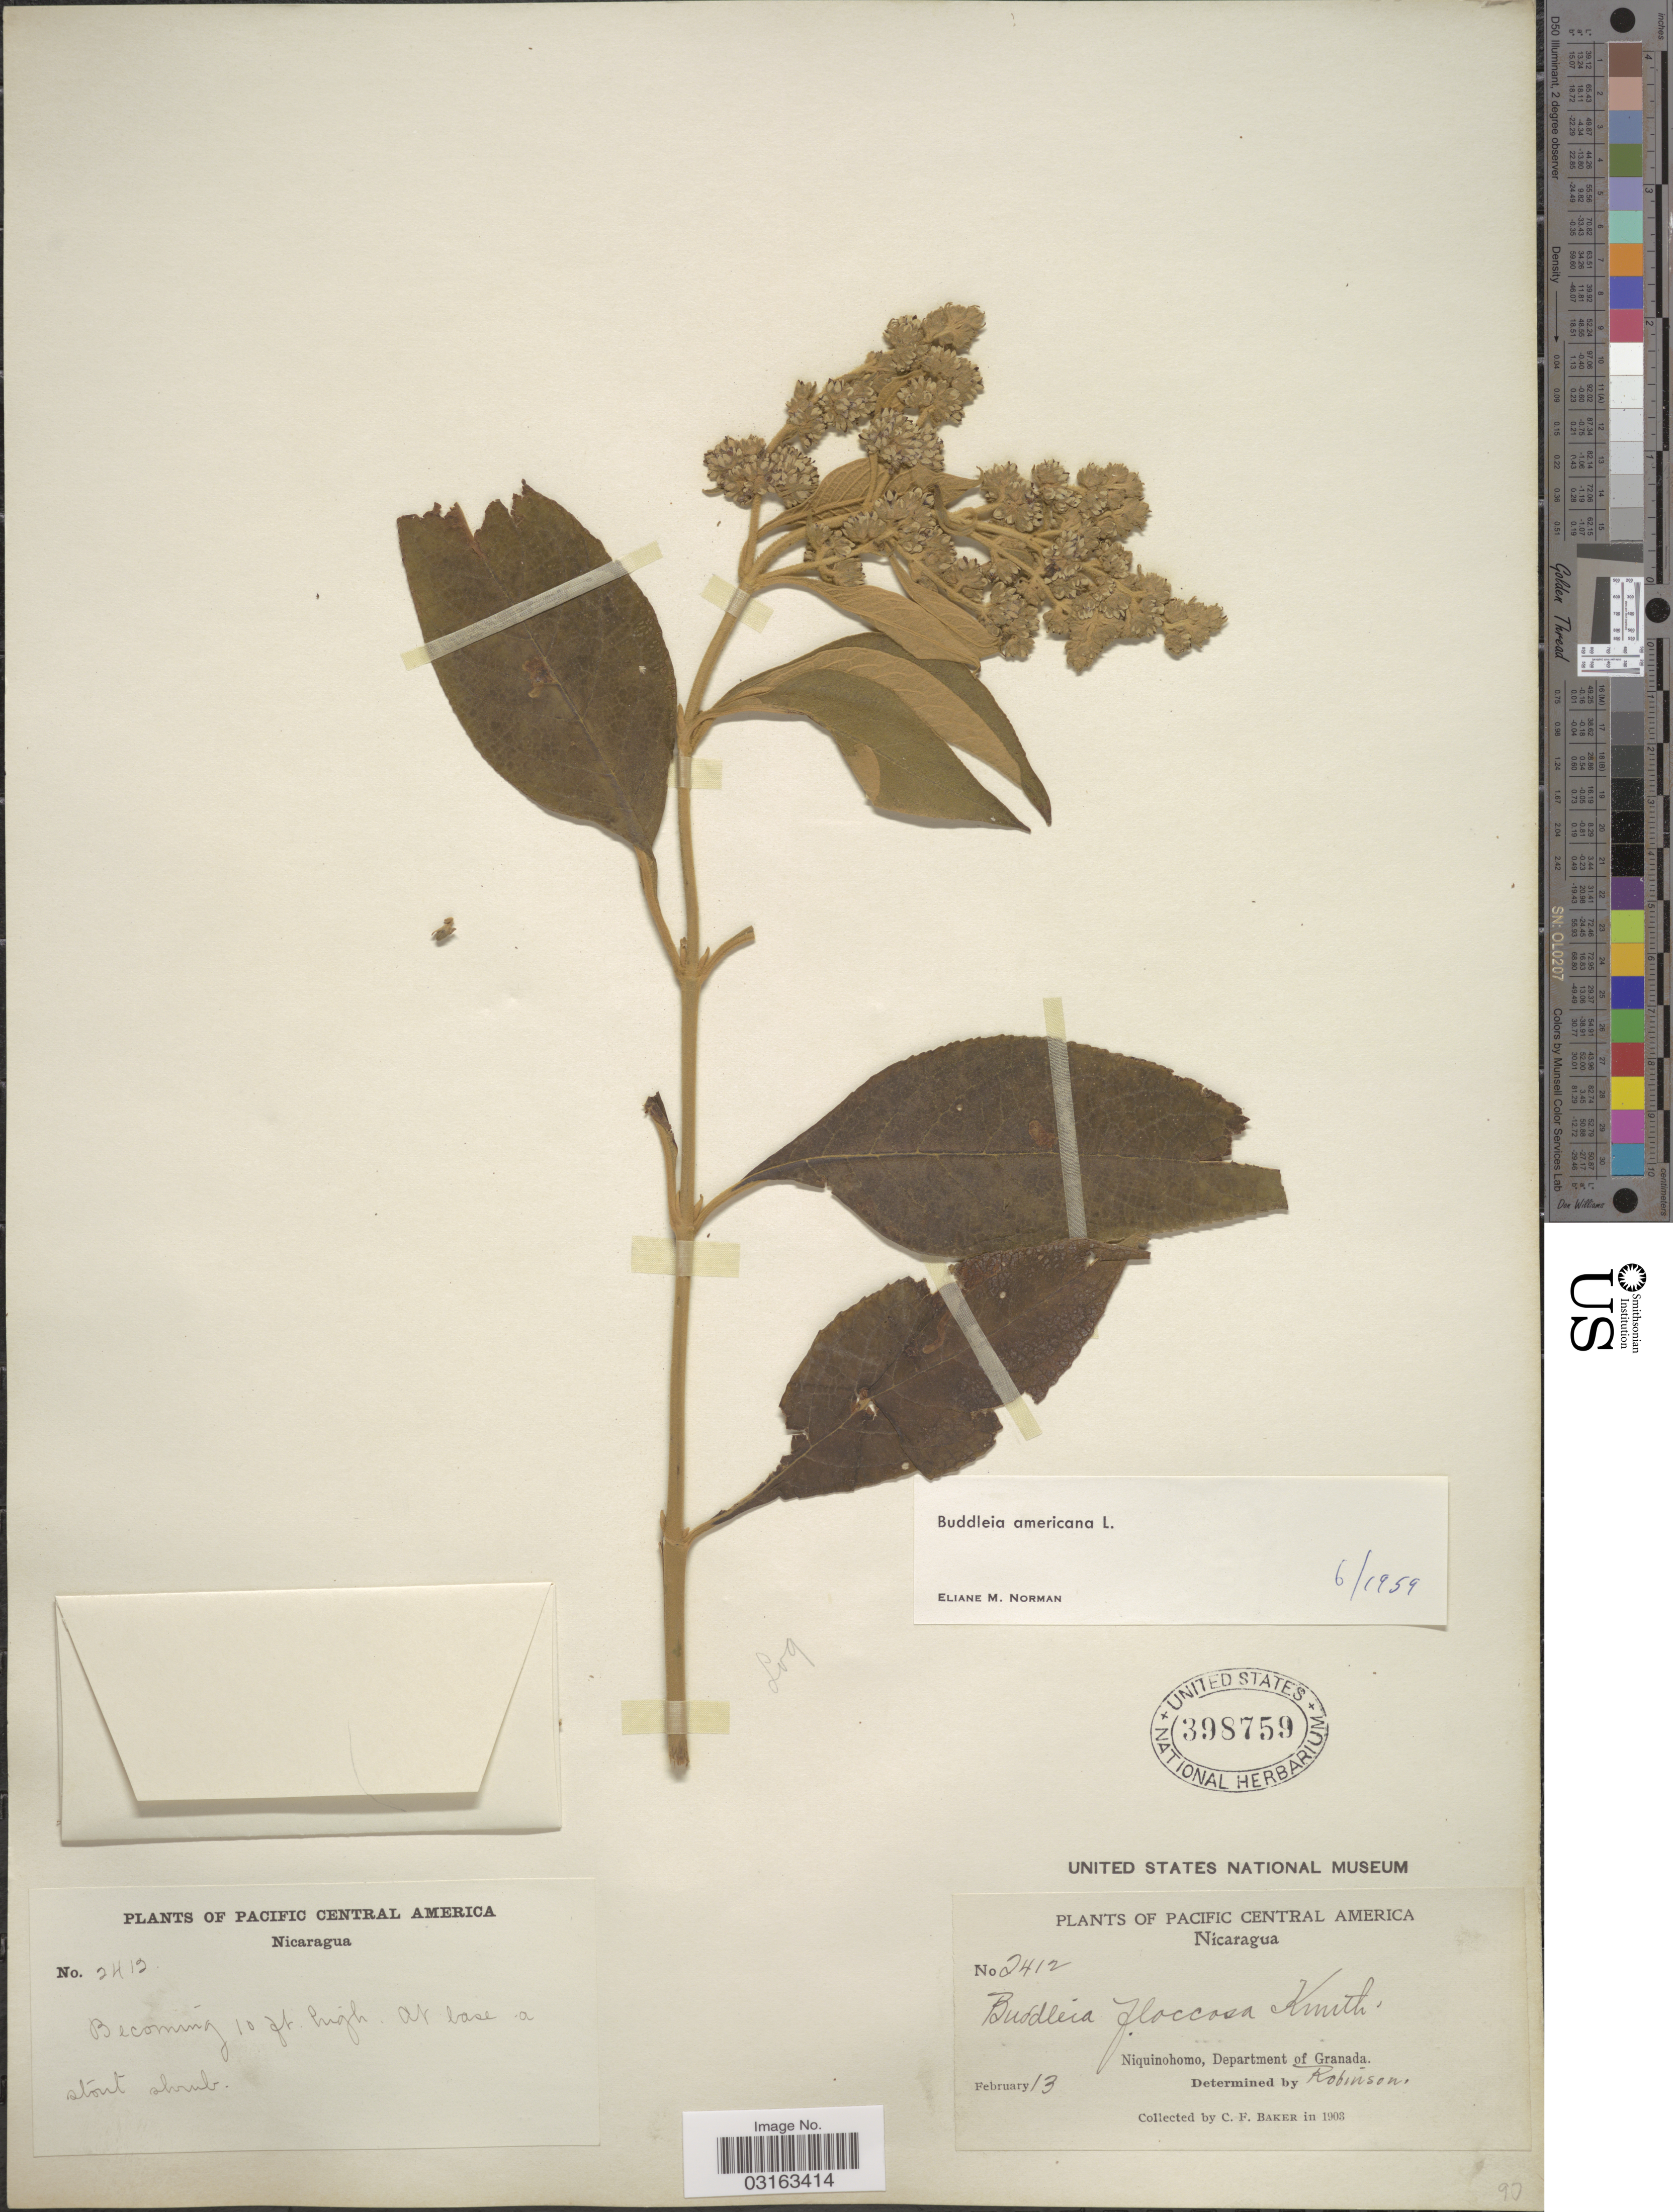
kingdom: Plantae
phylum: Tracheophyta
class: Magnoliopsida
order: Lamiales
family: Scrophulariaceae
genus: Buddleja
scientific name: Buddleja americana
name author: L.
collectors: C. F. Baker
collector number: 2412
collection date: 1903-02-13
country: Nicaragua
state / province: Granada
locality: Pacific Central America. Niquinohomo, Department of Granada.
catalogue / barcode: US 398759